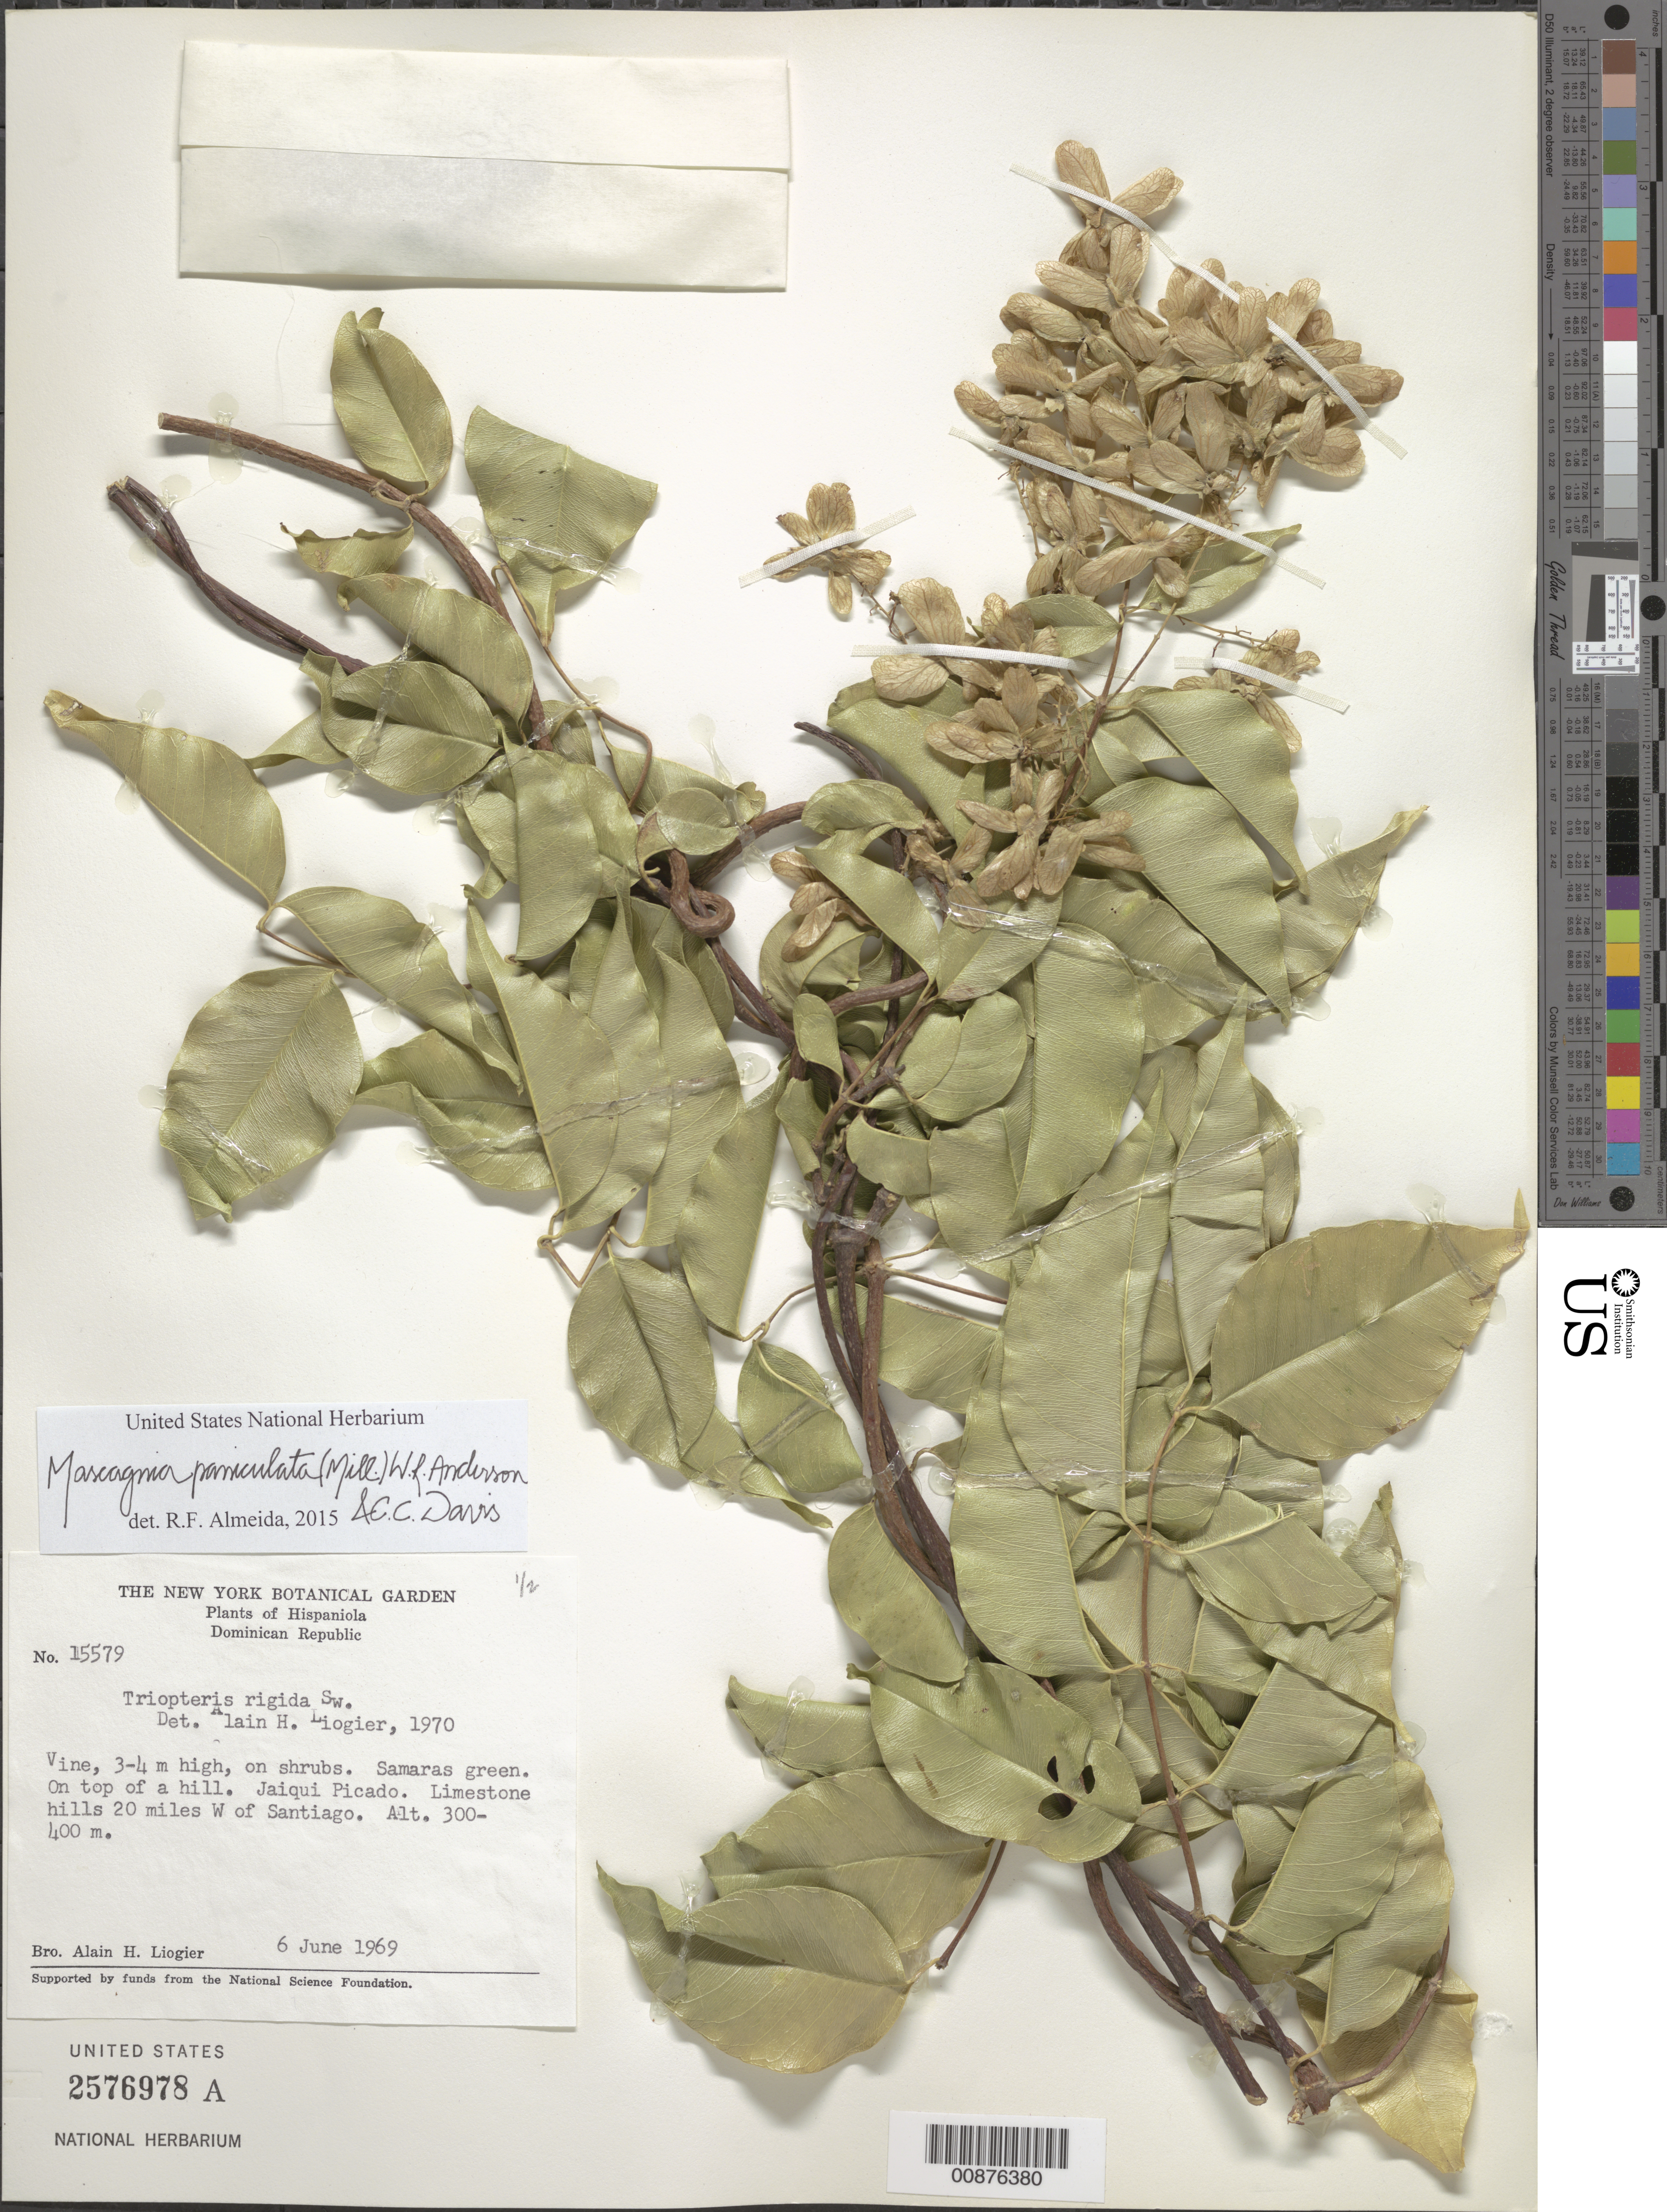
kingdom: Plantae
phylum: Tracheophyta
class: Magnoliopsida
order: Malpighiales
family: Malpighiaceae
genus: Mascagnia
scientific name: Mascagnia paniculata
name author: (Mill.) W.R. Anderson & C. Davis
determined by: De Almeida, R. F., (HUEFS), Universidade Estadual de Feira de Santana (BRAZIL)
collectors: A. H. Liogier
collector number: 15579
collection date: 1969-06-06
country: Dominican Republic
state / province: Santiago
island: Hispaniola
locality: Jaiqui Picado. Limestone hills 20 miles W of Santiago.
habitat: Limestone hills. On top of hill, on shrubs.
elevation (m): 300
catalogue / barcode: US 2576978A